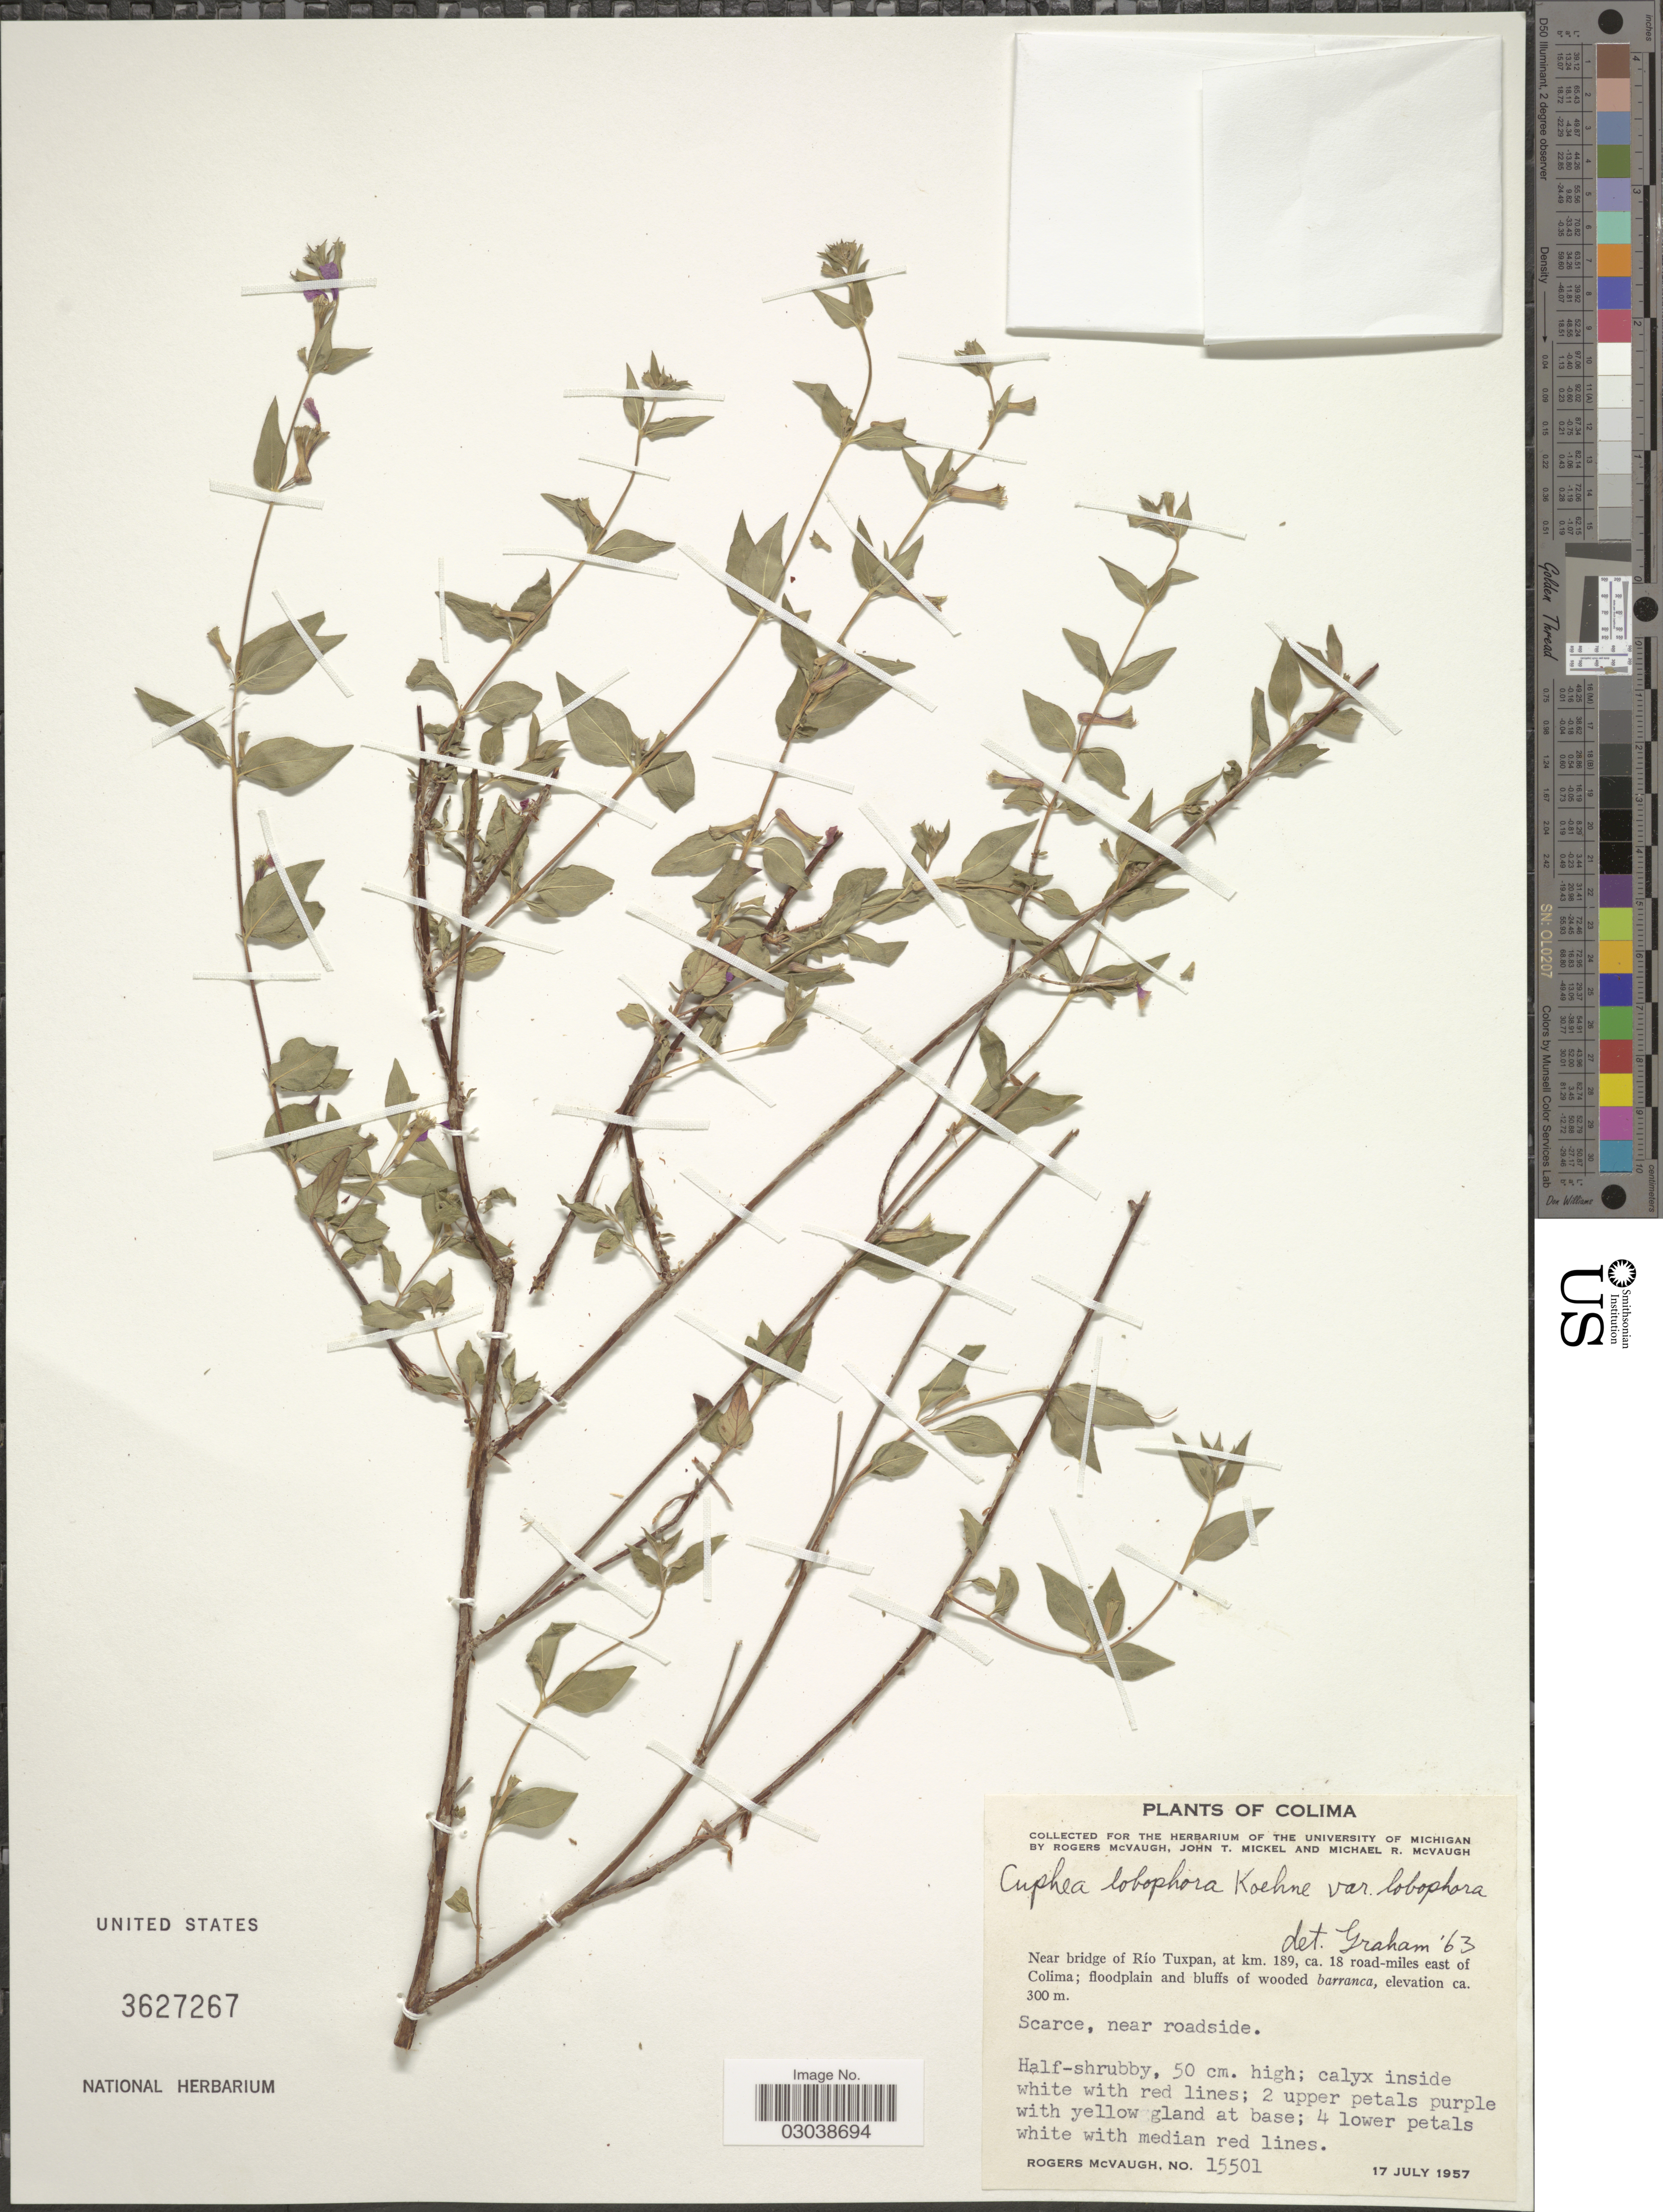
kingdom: Plantae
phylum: Tracheophyta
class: Magnoliopsida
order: Myrtales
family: Lythraceae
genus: Cuphea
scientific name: Cuphea lobophora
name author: Koehne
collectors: R. McVaugh, J. T. Mickel & M. R. McVaugh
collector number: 15501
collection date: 1957-07-17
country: Mexico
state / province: Colima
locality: Near bridge of Río Tuxpan, at km. 189, ca. 18 road-miles east of Colima.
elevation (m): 300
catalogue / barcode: US 3627267